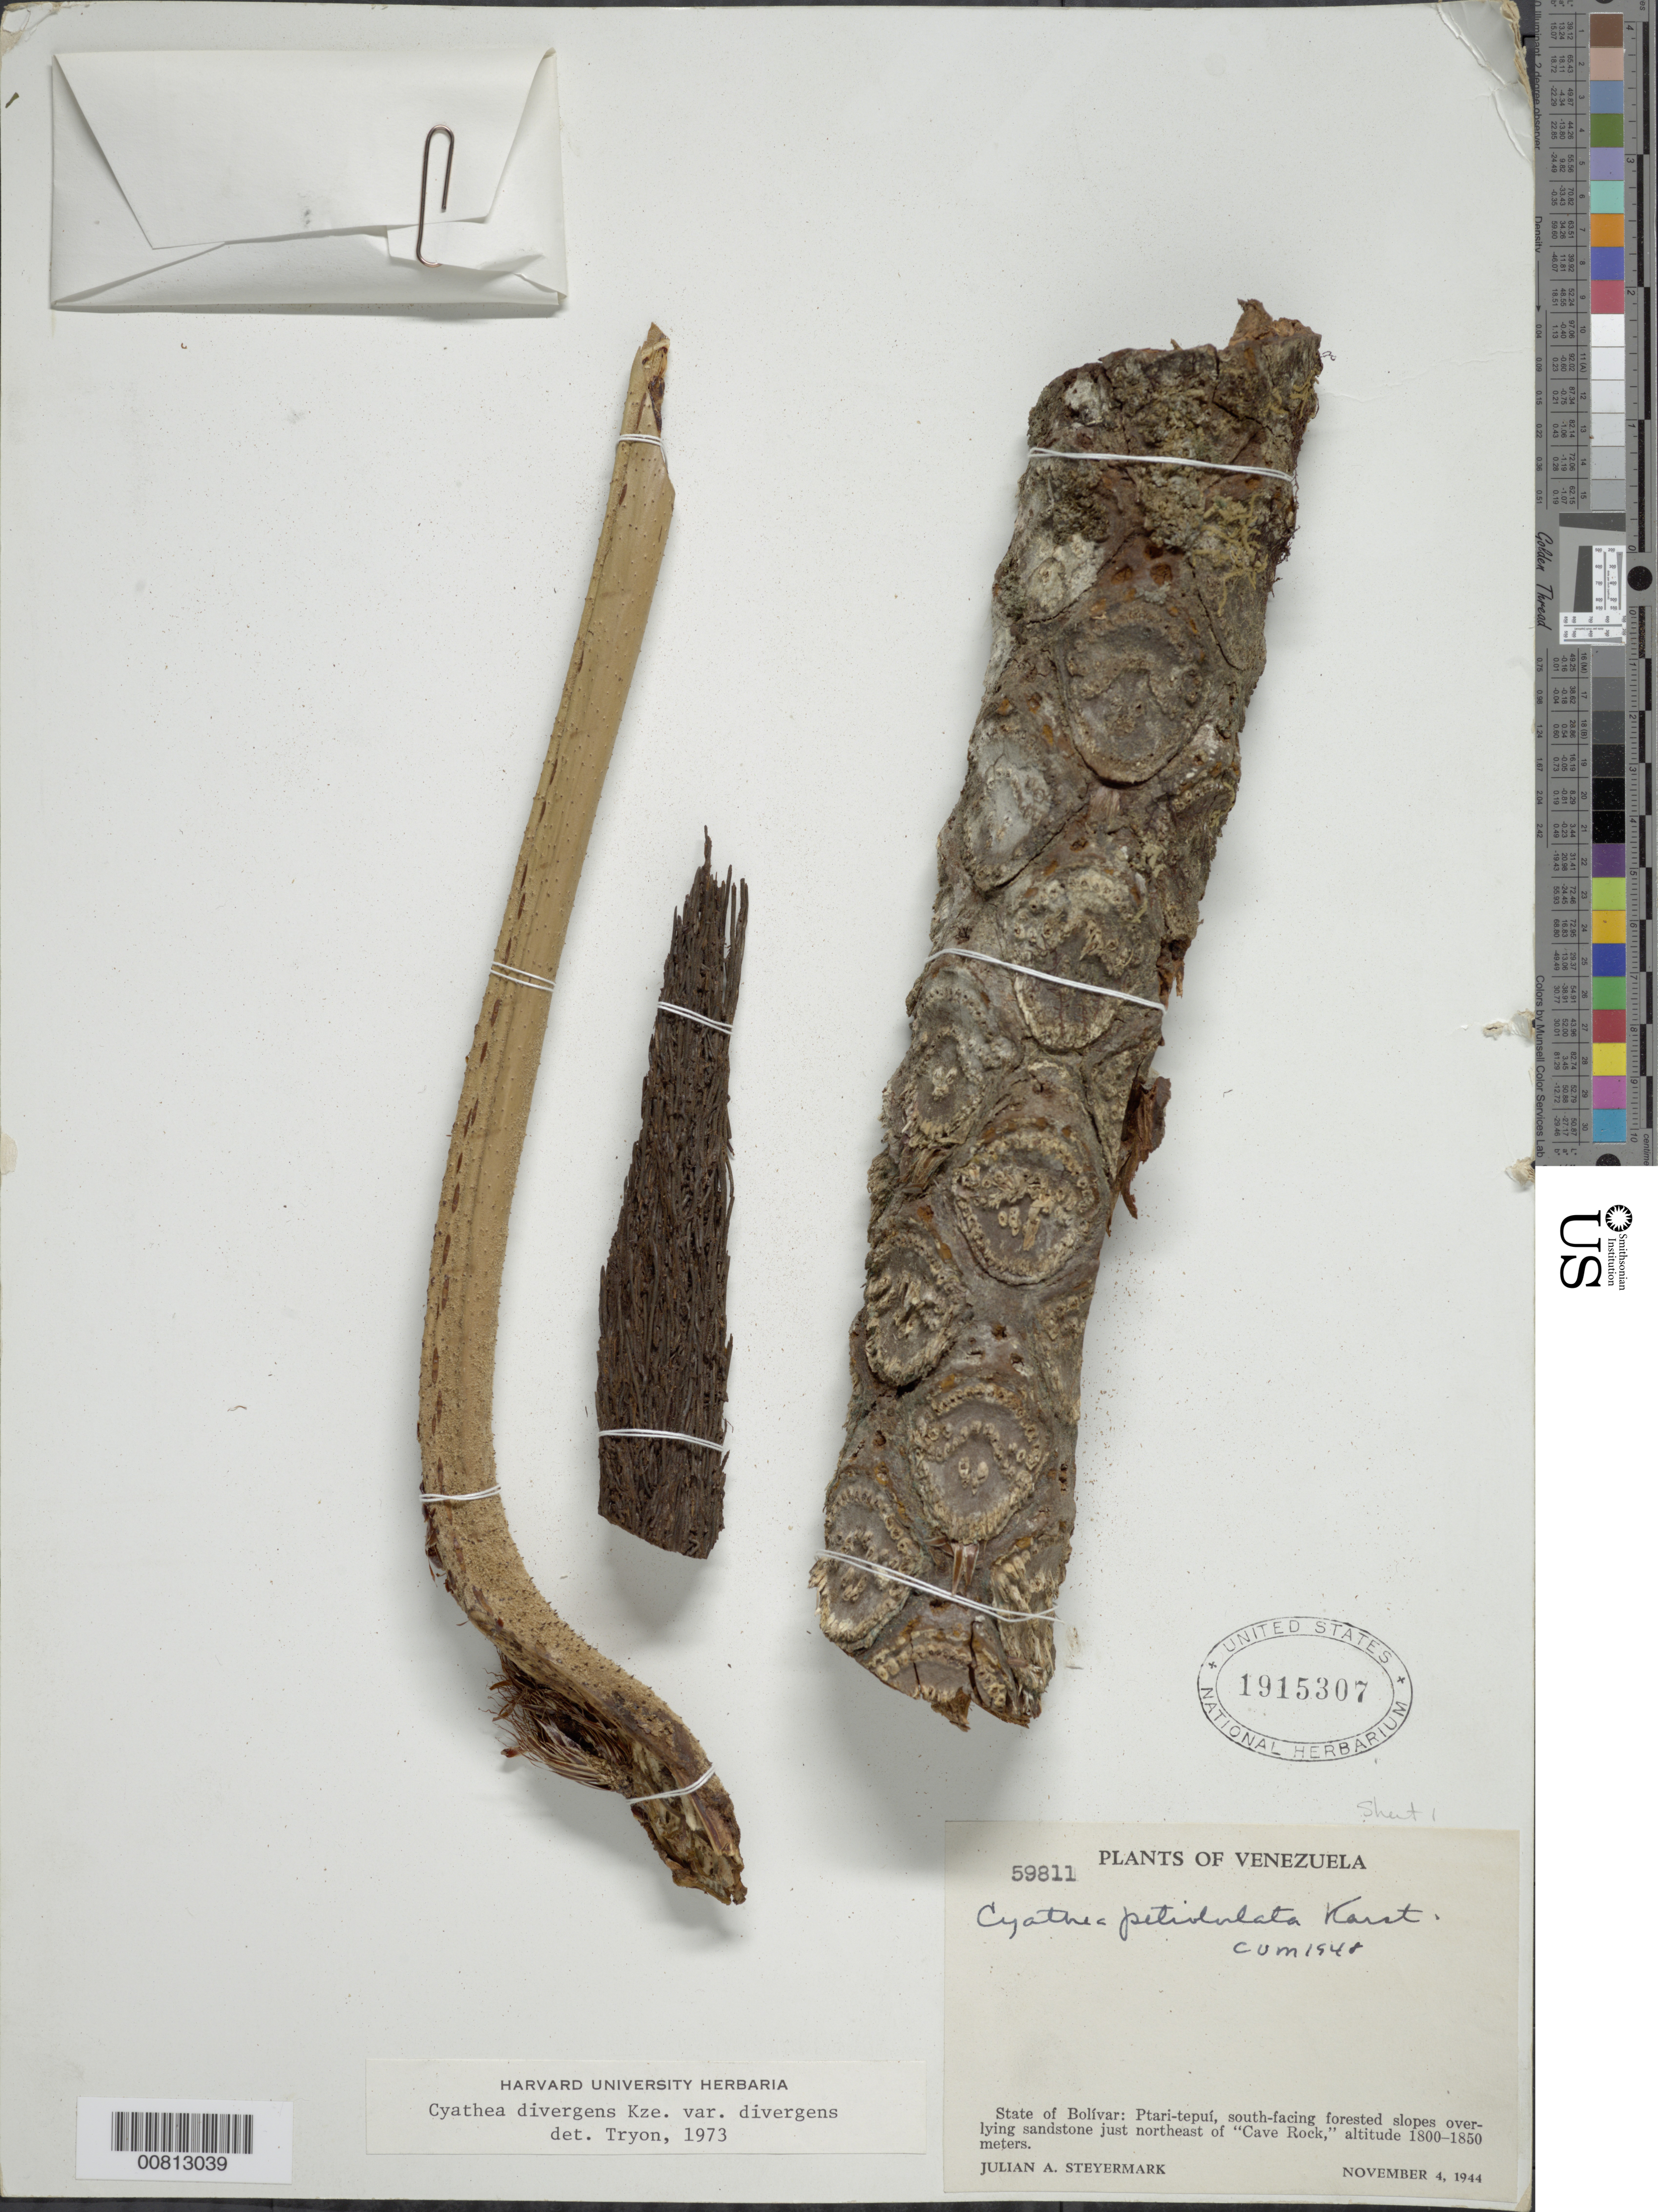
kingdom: Plantae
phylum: Tracheophyta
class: Polypodiopsida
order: Cyatheales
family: Cyatheaceae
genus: Cyathea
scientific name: Cyathea divergens var. divergens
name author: Kunze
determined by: Tryon, --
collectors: J. Steyermark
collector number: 59811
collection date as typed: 4-Nov-44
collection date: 1944-11-04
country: Venezuela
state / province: Bolívar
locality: Ptari-tepuí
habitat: South-facing forested slopes overlying sandstone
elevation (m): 1800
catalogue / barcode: US 1915307